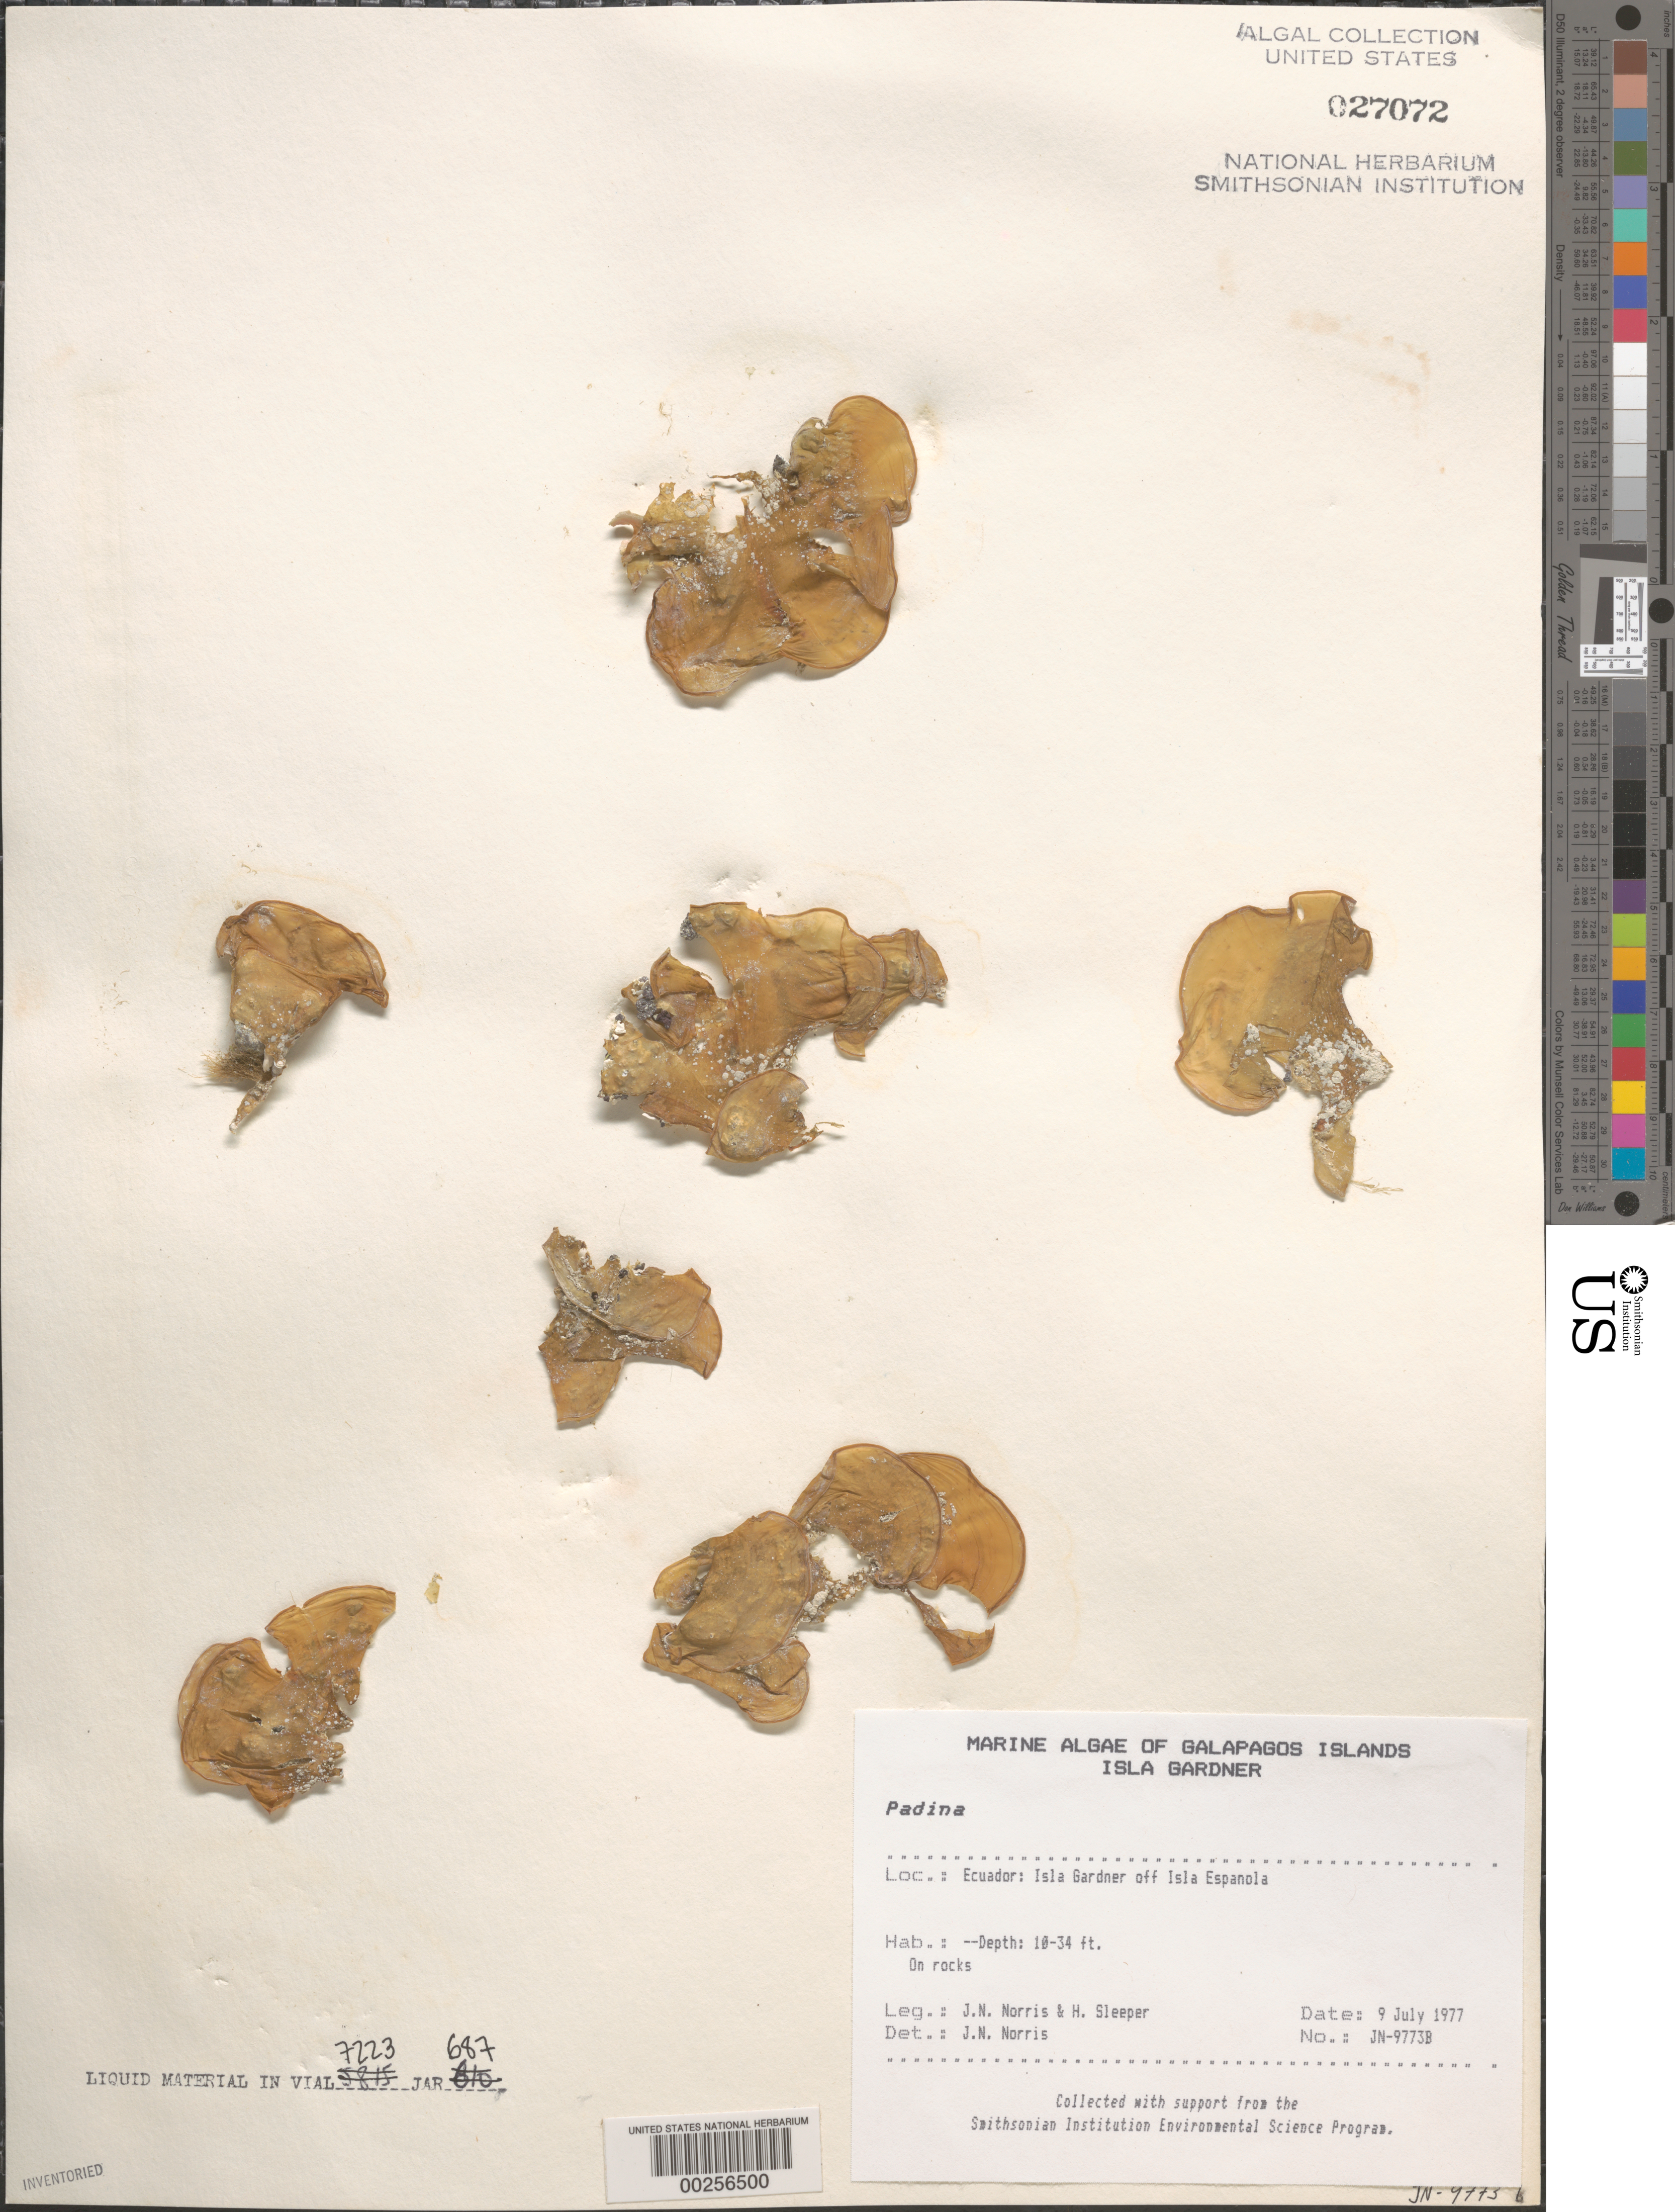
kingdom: Chromista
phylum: Ochrophyta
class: Phaeophyceae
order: Dictyotales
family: Dictyotaceae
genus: Padina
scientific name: Padina sp.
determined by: Norris, James N.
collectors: J. N. Norris & H. Sleeper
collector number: JN-9773b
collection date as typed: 09 Jul 1977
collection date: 1977-07-09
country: Ecuador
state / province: Colón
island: Gardner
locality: Off Isla Española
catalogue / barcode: US 27072